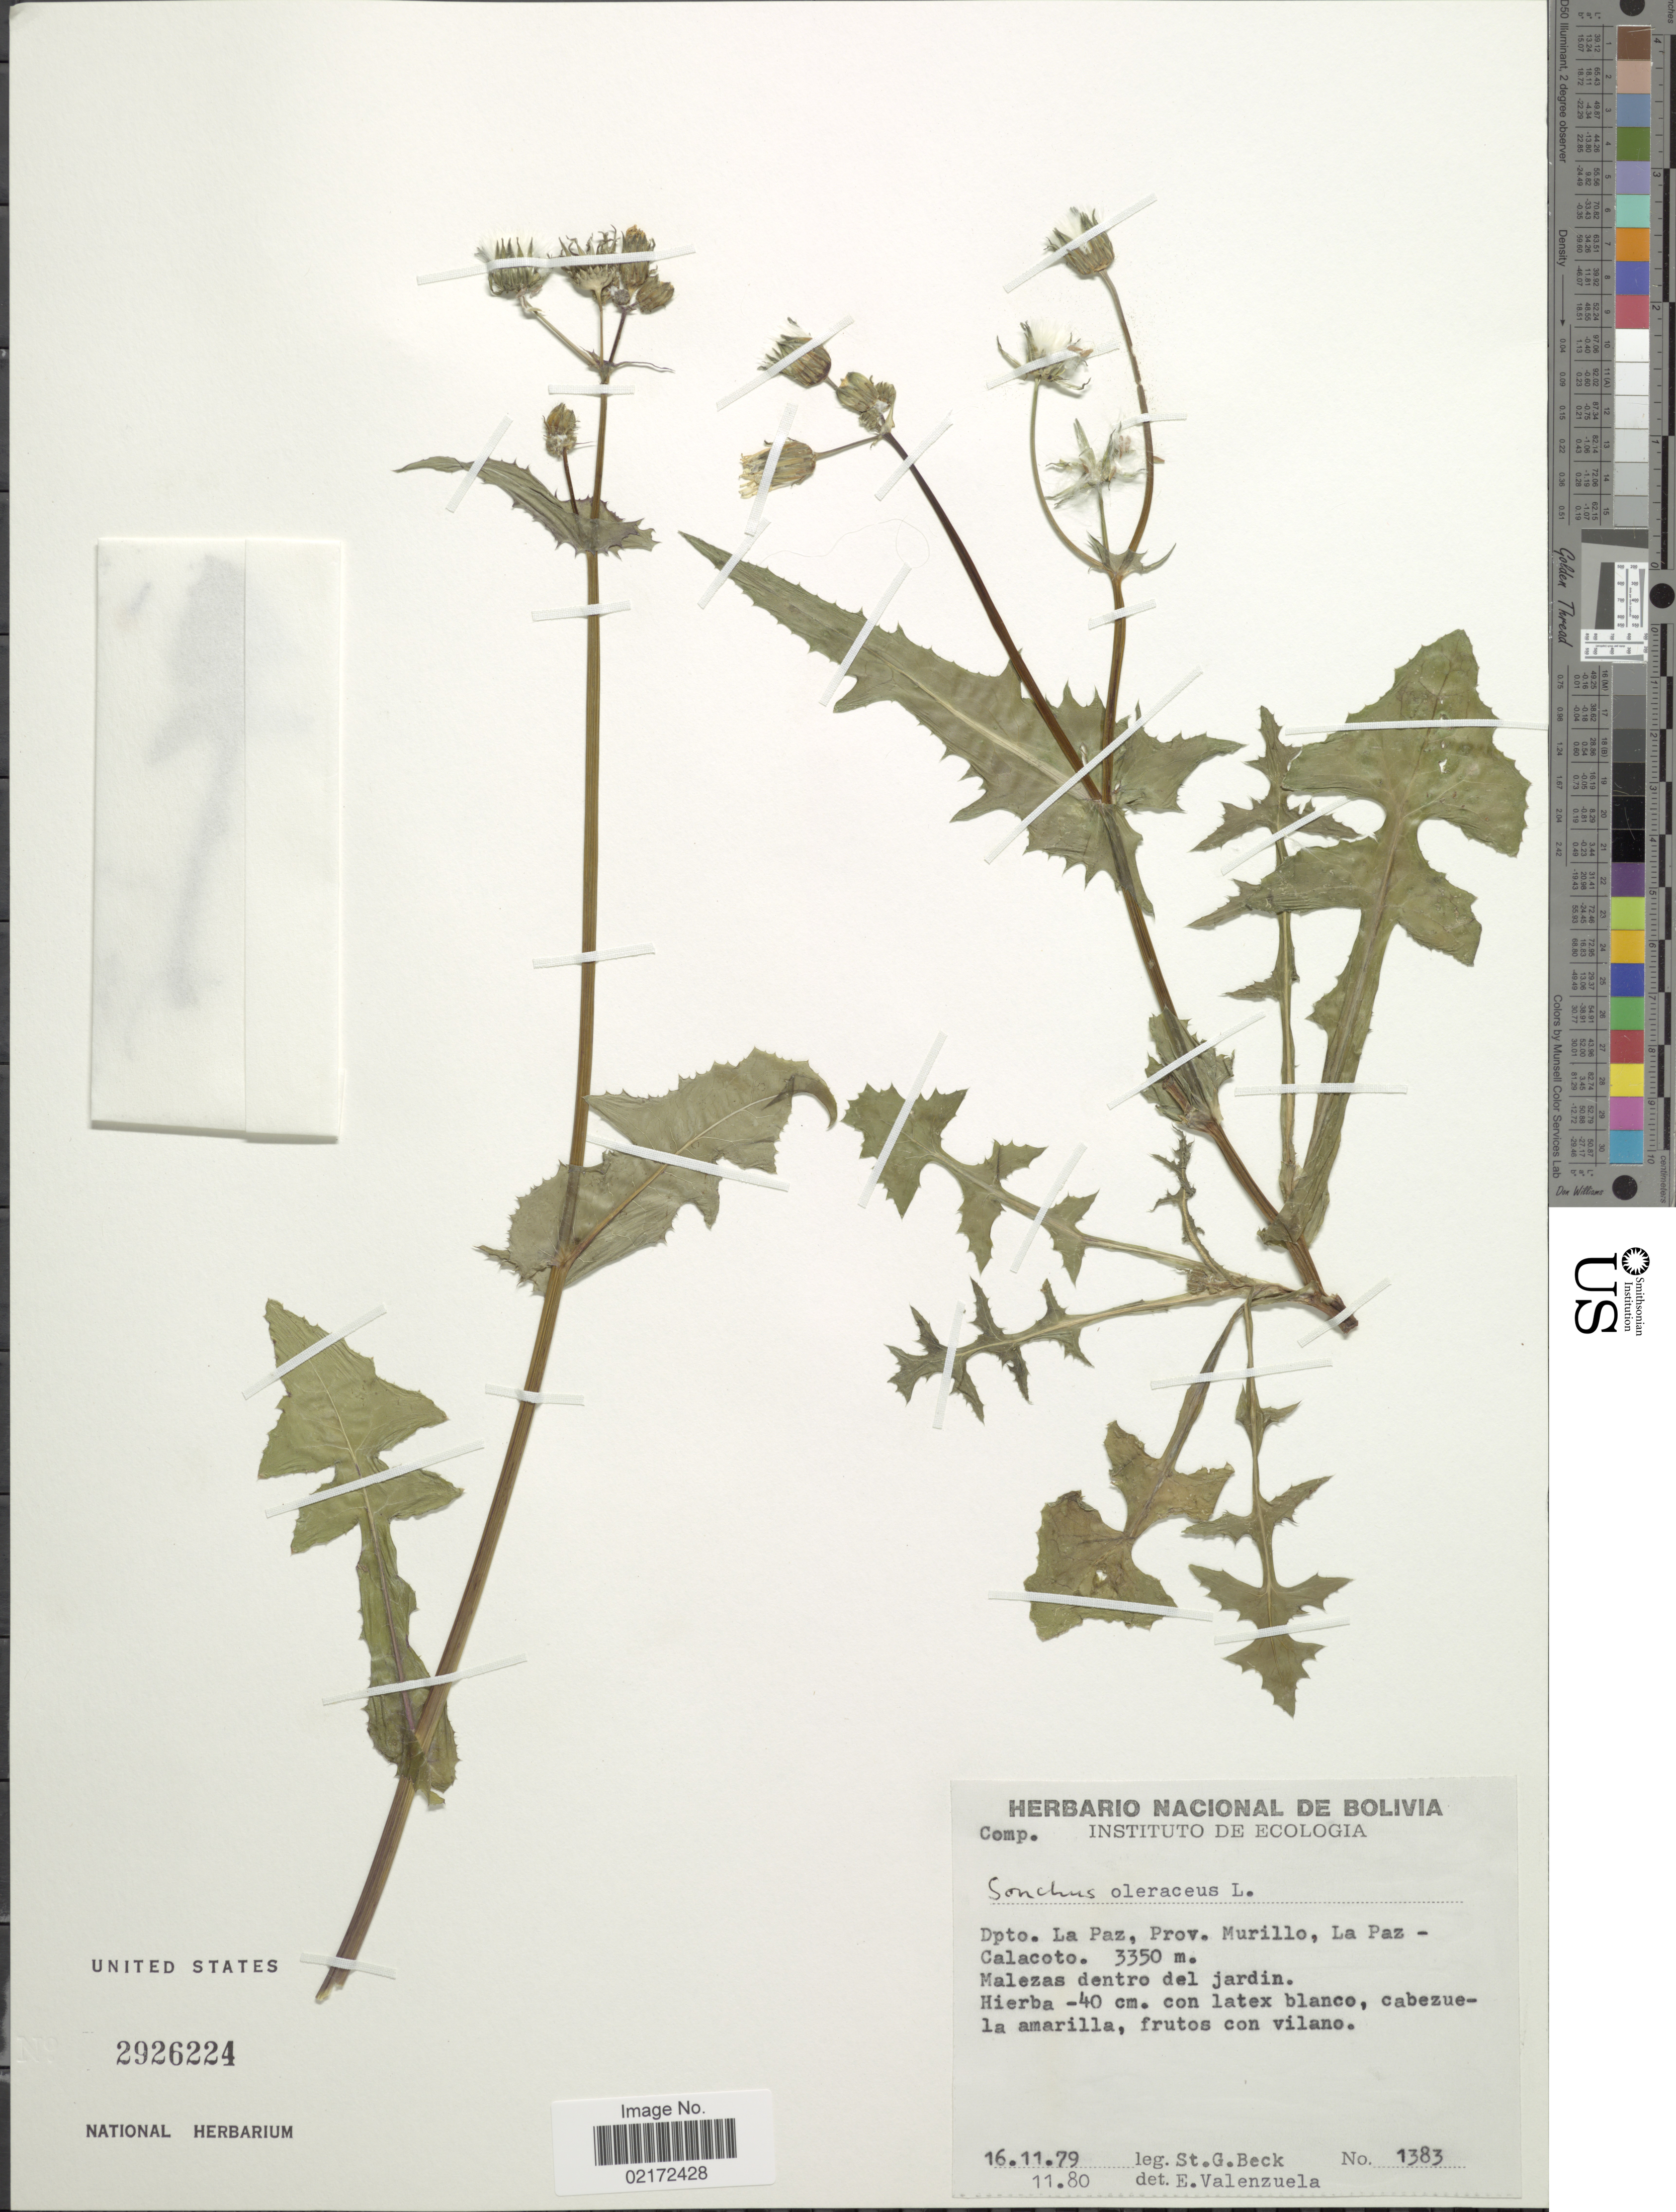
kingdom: Plantae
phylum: Tracheophyta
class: Magnoliopsida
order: Asterales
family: Asteraceae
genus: Sonchus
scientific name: Sonchus oleraceus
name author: L.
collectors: S. G. Beck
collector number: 1383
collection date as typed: Transcribed d/m/y: 16/11/79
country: Bolivia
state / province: La Paz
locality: Dpto. La Paz, Prov. Murillo, La Paz - Calacoto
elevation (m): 3350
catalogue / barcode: US 2926224